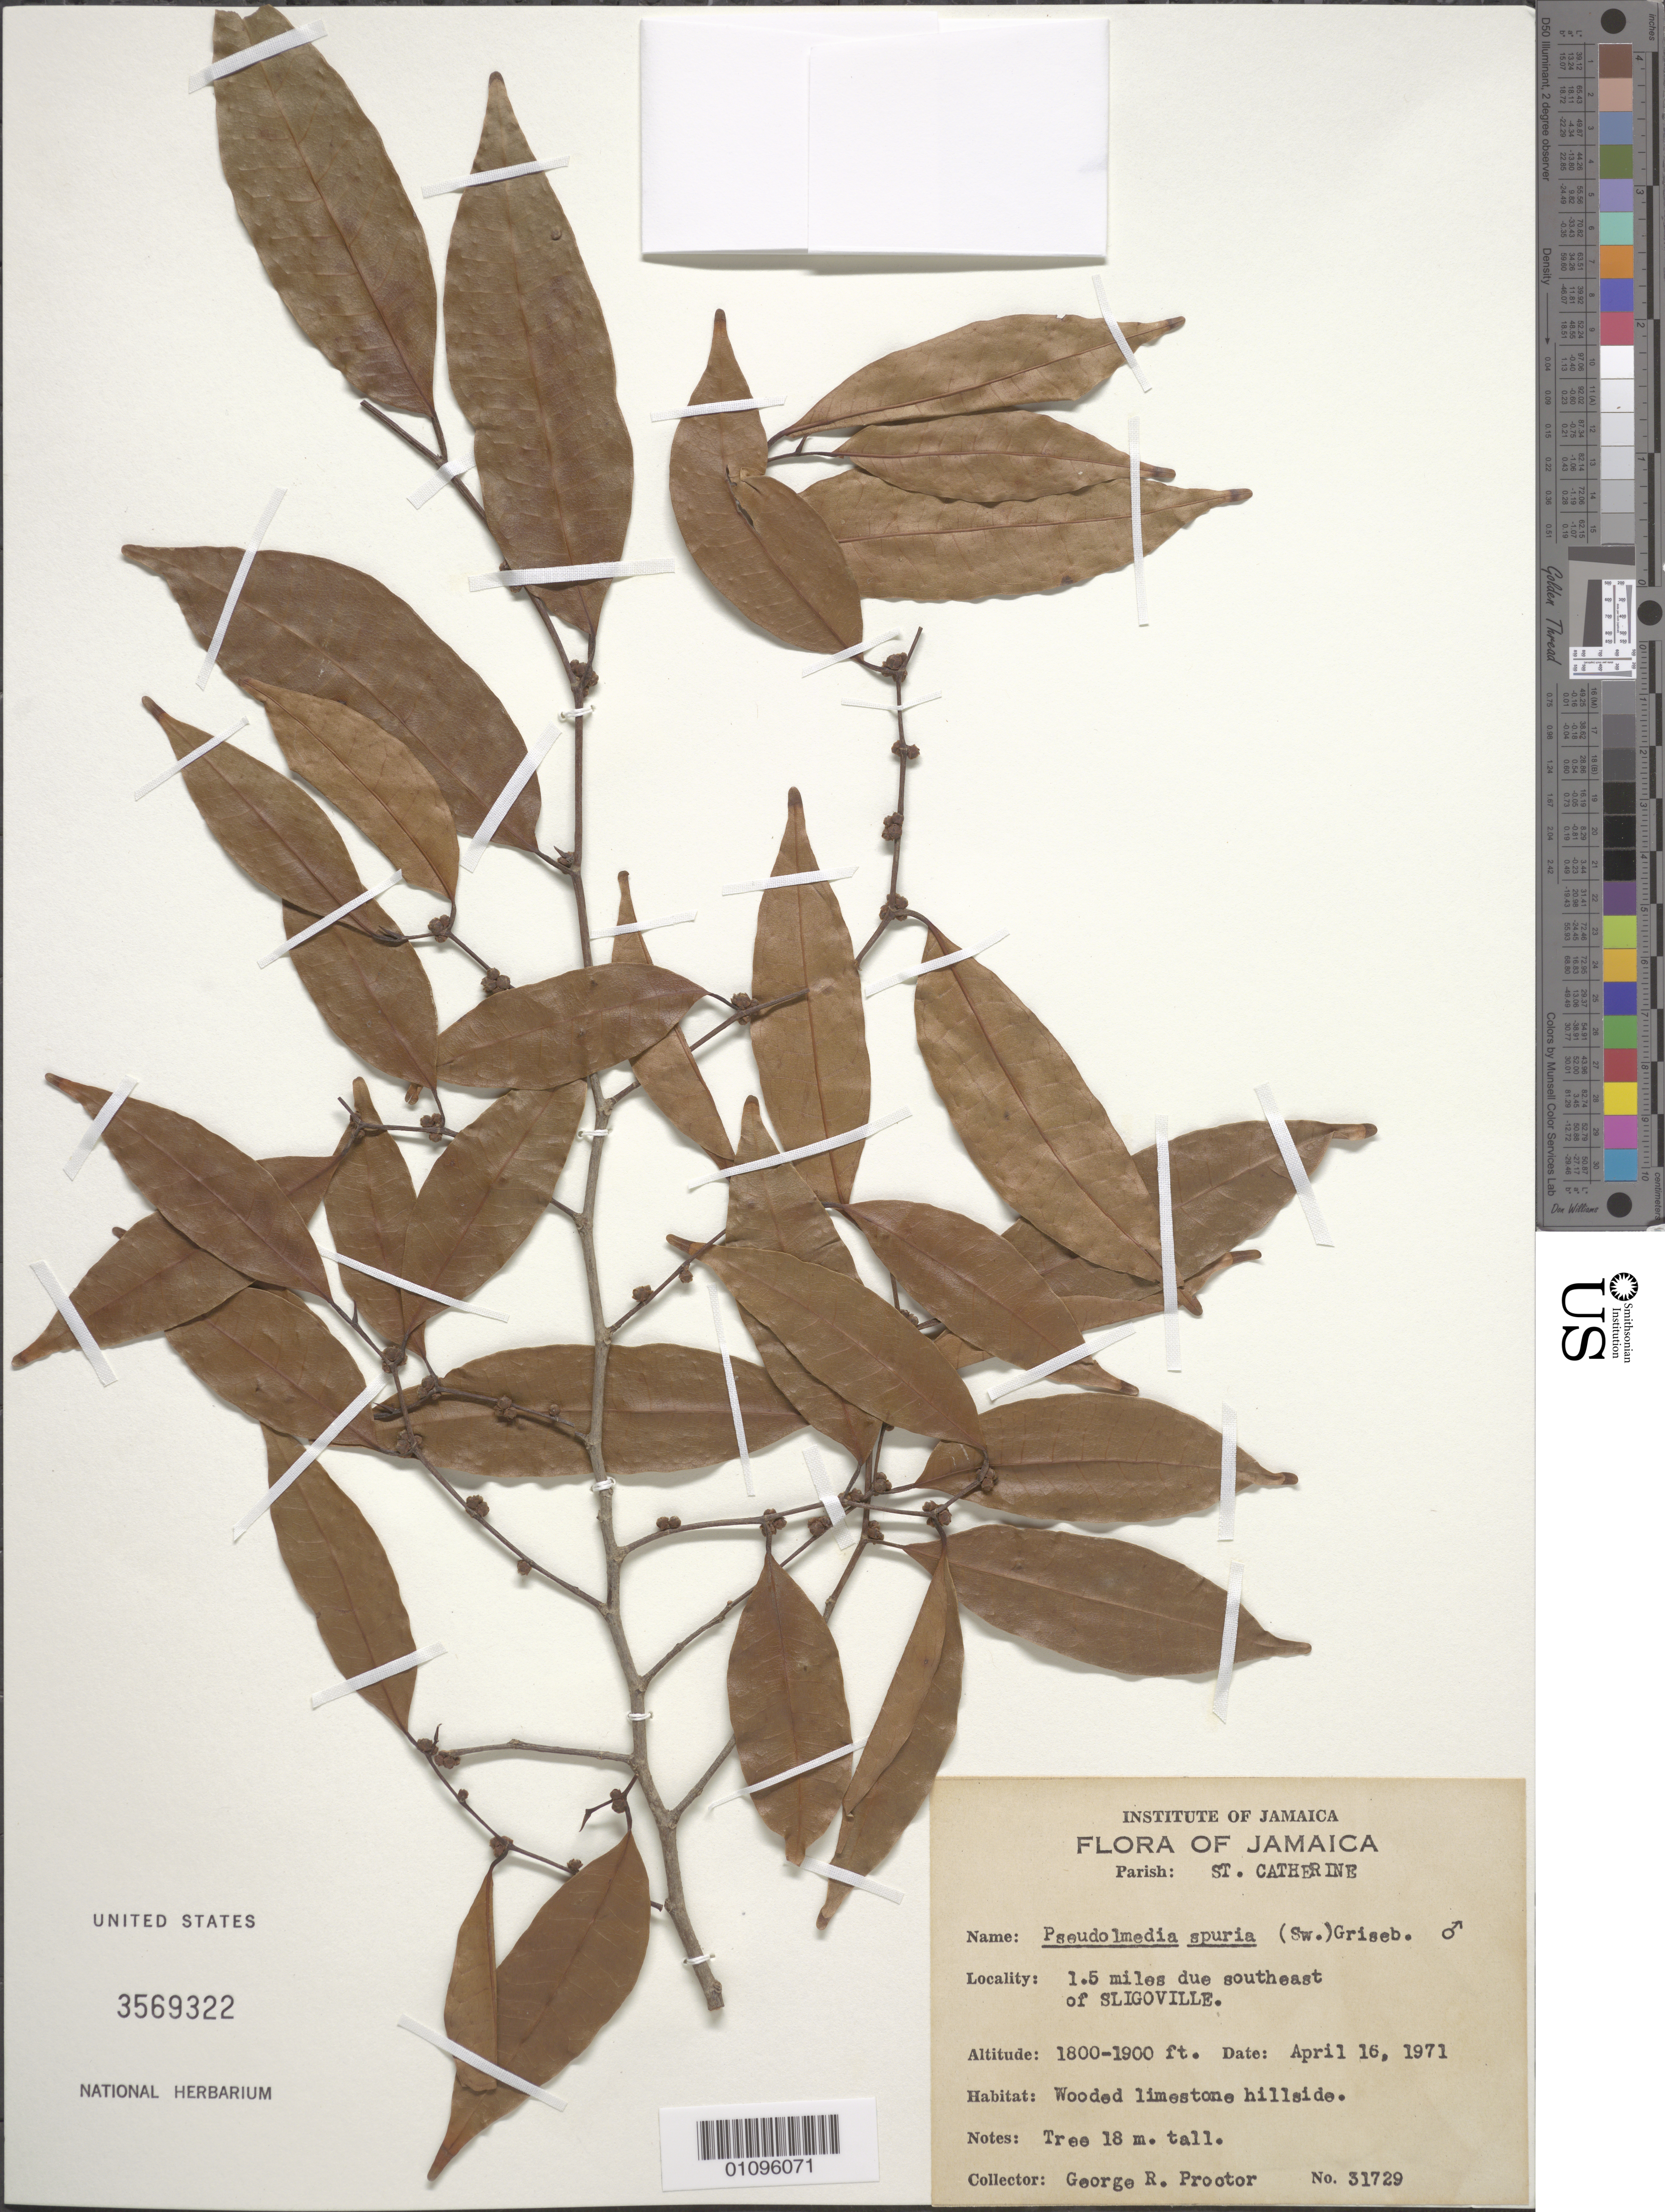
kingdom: Plantae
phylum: Tracheophyta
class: Magnoliopsida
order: Rosales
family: Moraceae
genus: Pseudolmedia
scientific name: Pseudolmedia spuria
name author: (Sw.) Griseb.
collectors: G. R. Proctor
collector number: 31729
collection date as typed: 16 Apr 1971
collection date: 1971-04-16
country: Jamaica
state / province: Saint Catherine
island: Jamaica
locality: Sligoville, 1.5 miles due SE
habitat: Wooded limestone hills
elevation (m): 549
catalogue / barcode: US 3569322